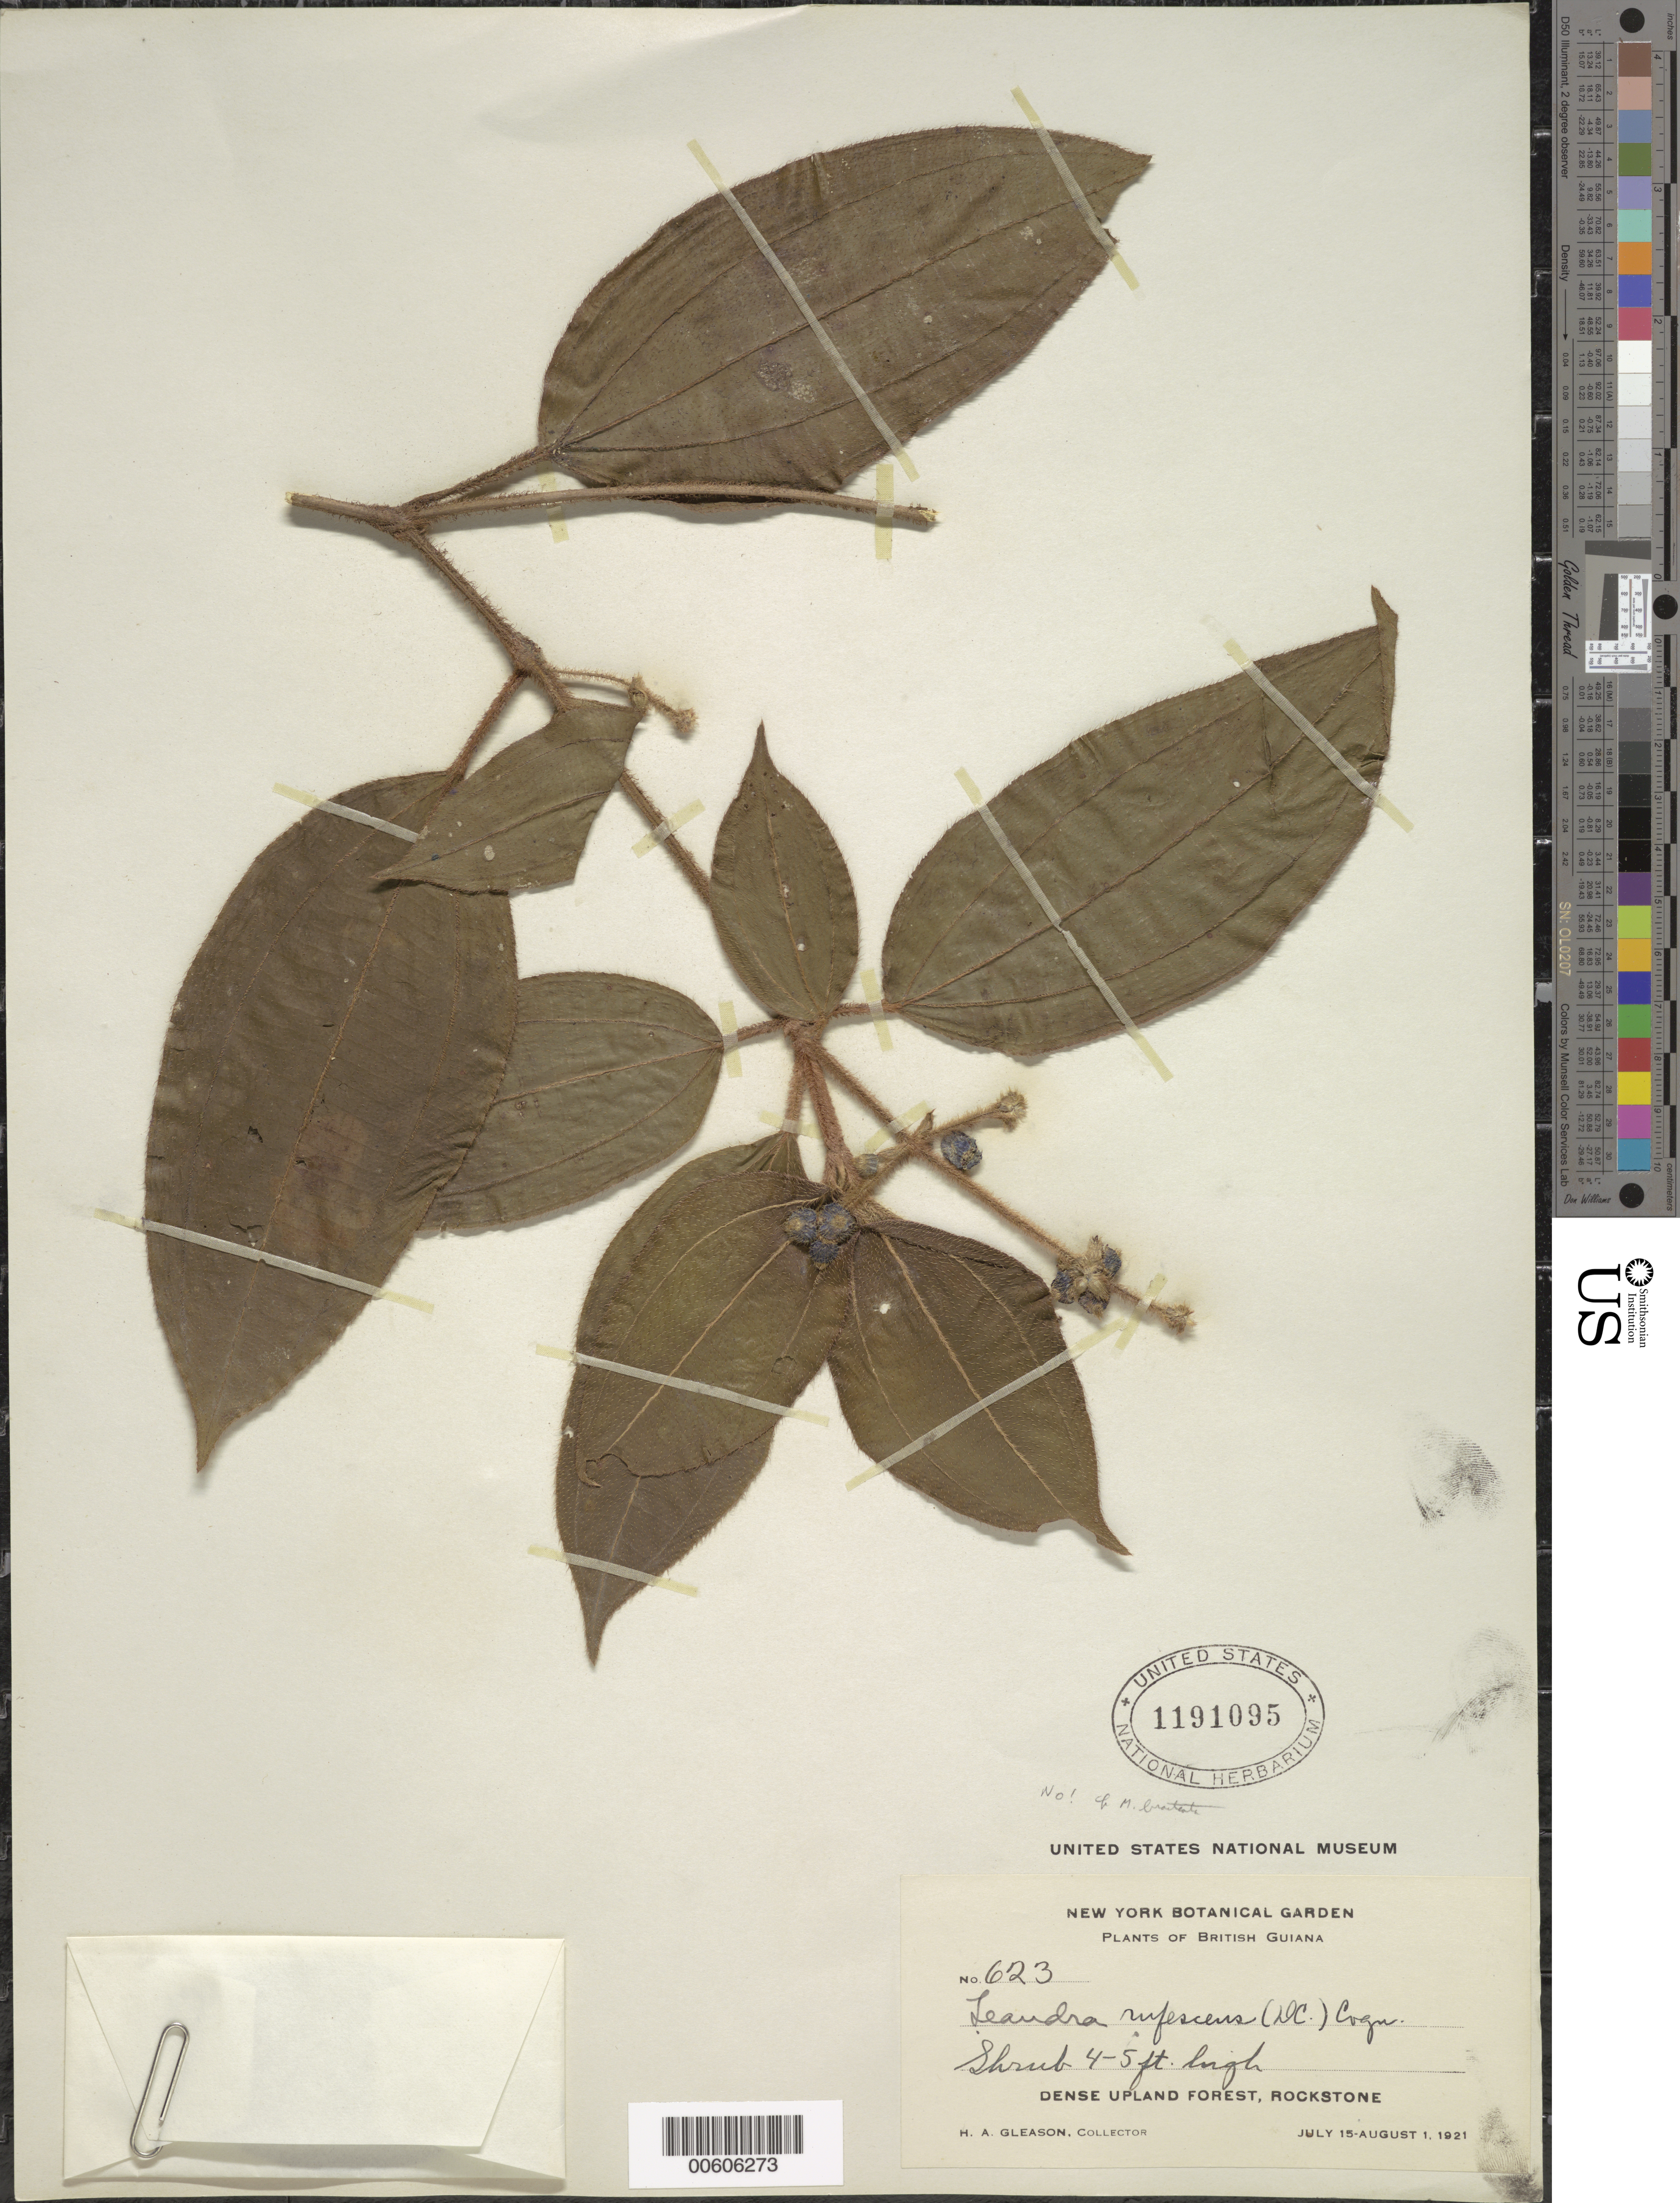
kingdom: Plantae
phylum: Tracheophyta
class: Magnoliopsida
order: Myrtales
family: Melastomataceae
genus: Miconia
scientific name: Miconia bracteata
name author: (DC.) Triana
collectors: H. A. Gleason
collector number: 623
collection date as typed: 15-Jul-21 to 1-Aug-21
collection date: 1921-07-15/1921-08-01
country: Guyana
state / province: U. Demerara-Berbice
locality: Rockstone, in and about the village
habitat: Dense upland forest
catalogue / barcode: US 1191095